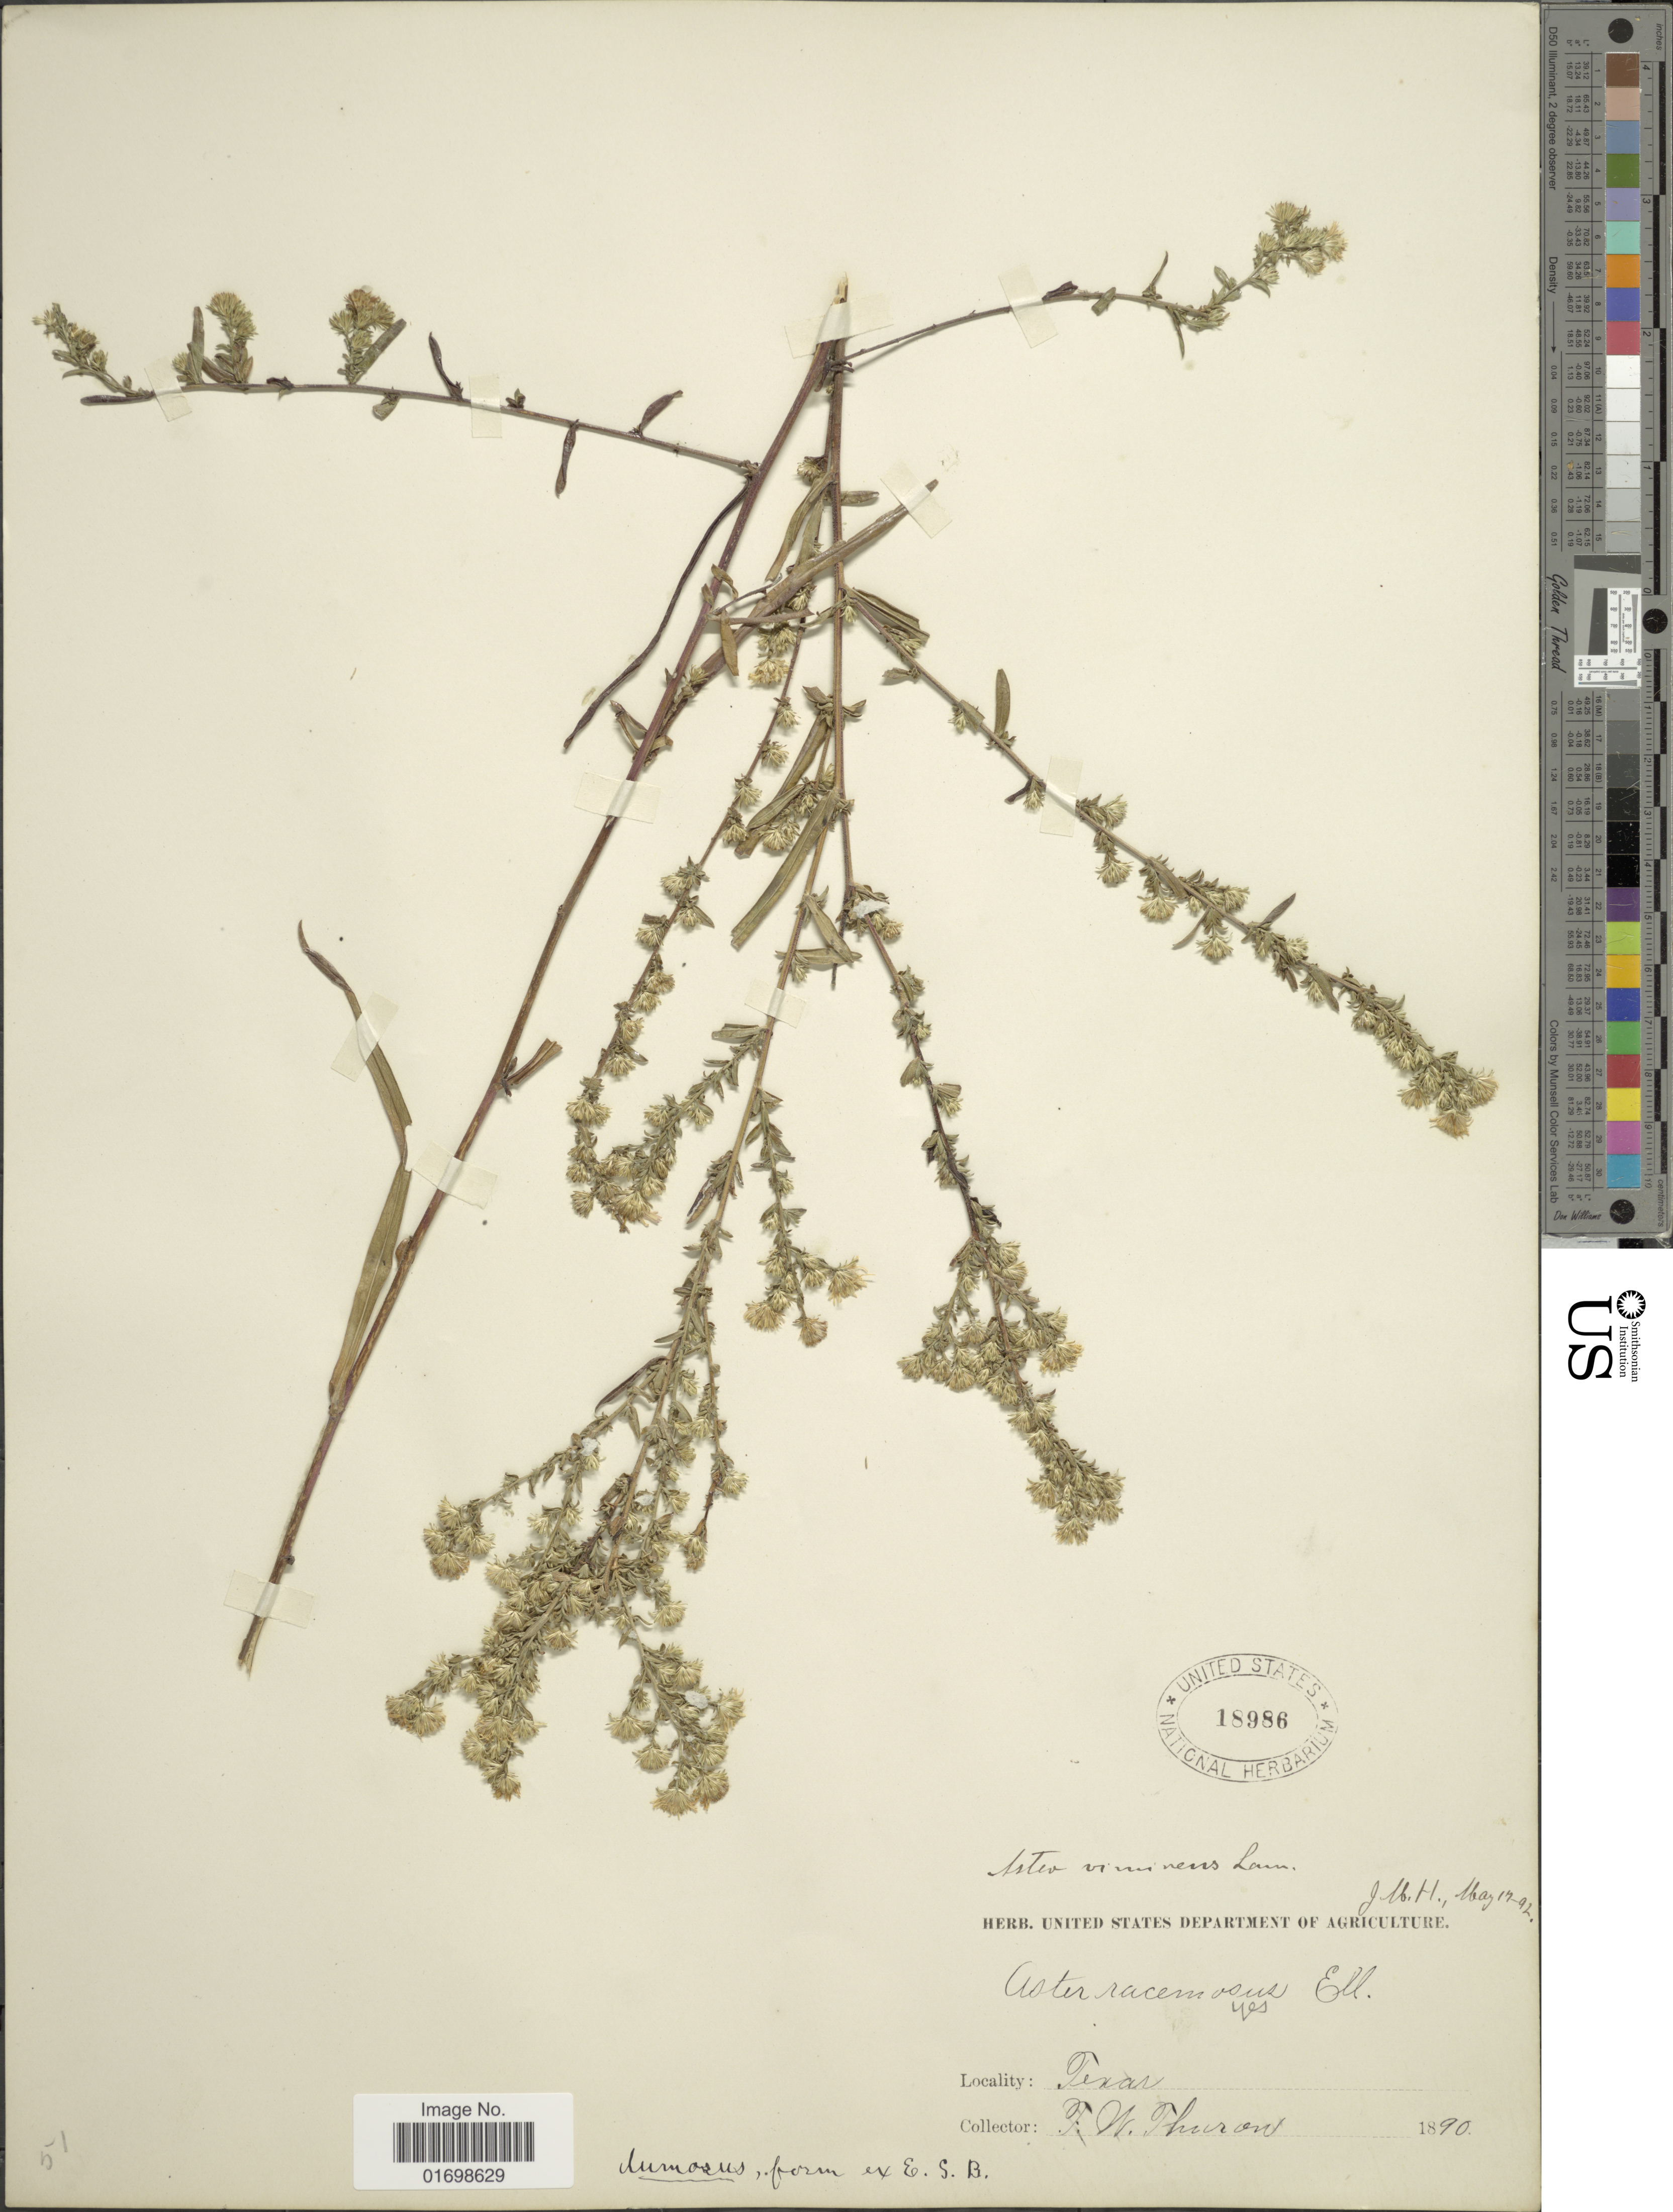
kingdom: Plantae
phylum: Tracheophyta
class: Magnoliopsida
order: Asterales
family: Asteraceae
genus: Symphyotrichum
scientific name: Symphyotrichum dumosum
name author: (L.) G.L. Nesom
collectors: F. W. Thurow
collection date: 1870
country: United States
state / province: Texas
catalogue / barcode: US 18986